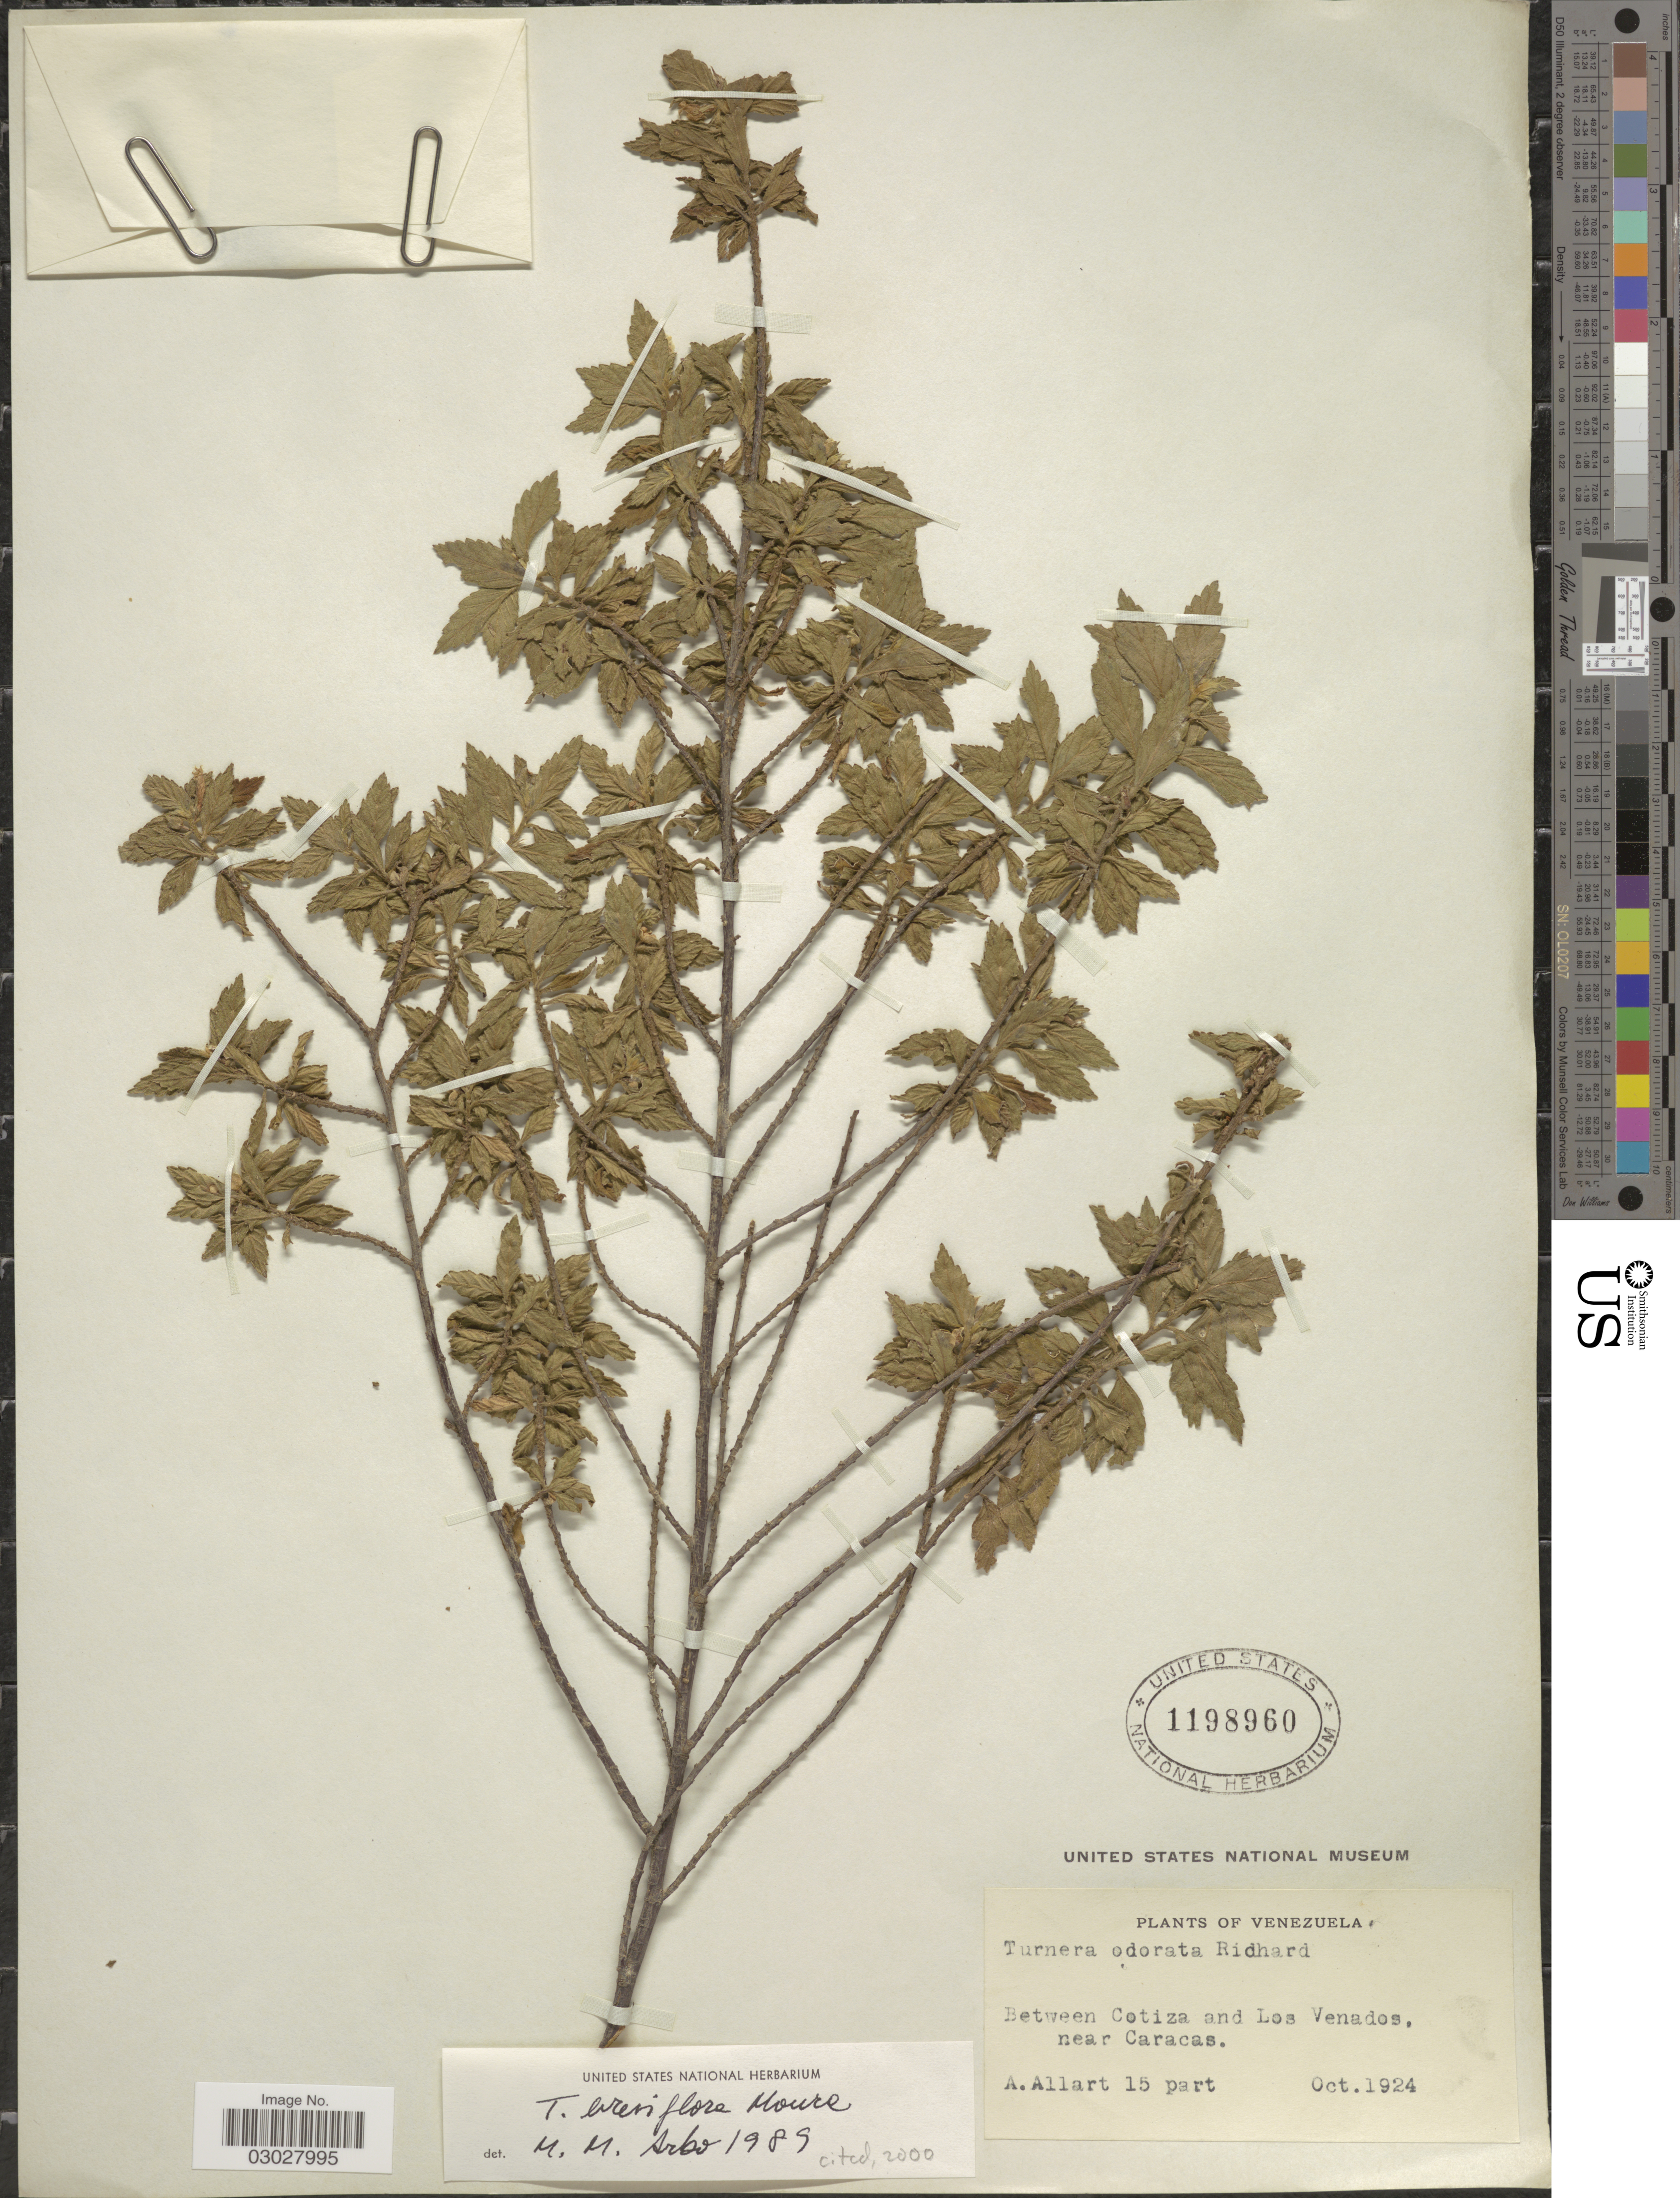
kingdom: Plantae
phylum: Tracheophyta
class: Magnoliopsida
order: Malpighiales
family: Turneraceae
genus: Turnera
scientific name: Turnera breviflora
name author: Moura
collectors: A. Allart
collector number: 15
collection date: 1924-10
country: Venezuela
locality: Between Cotiza and Los Venados, near Caracas.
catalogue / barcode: US 1198960